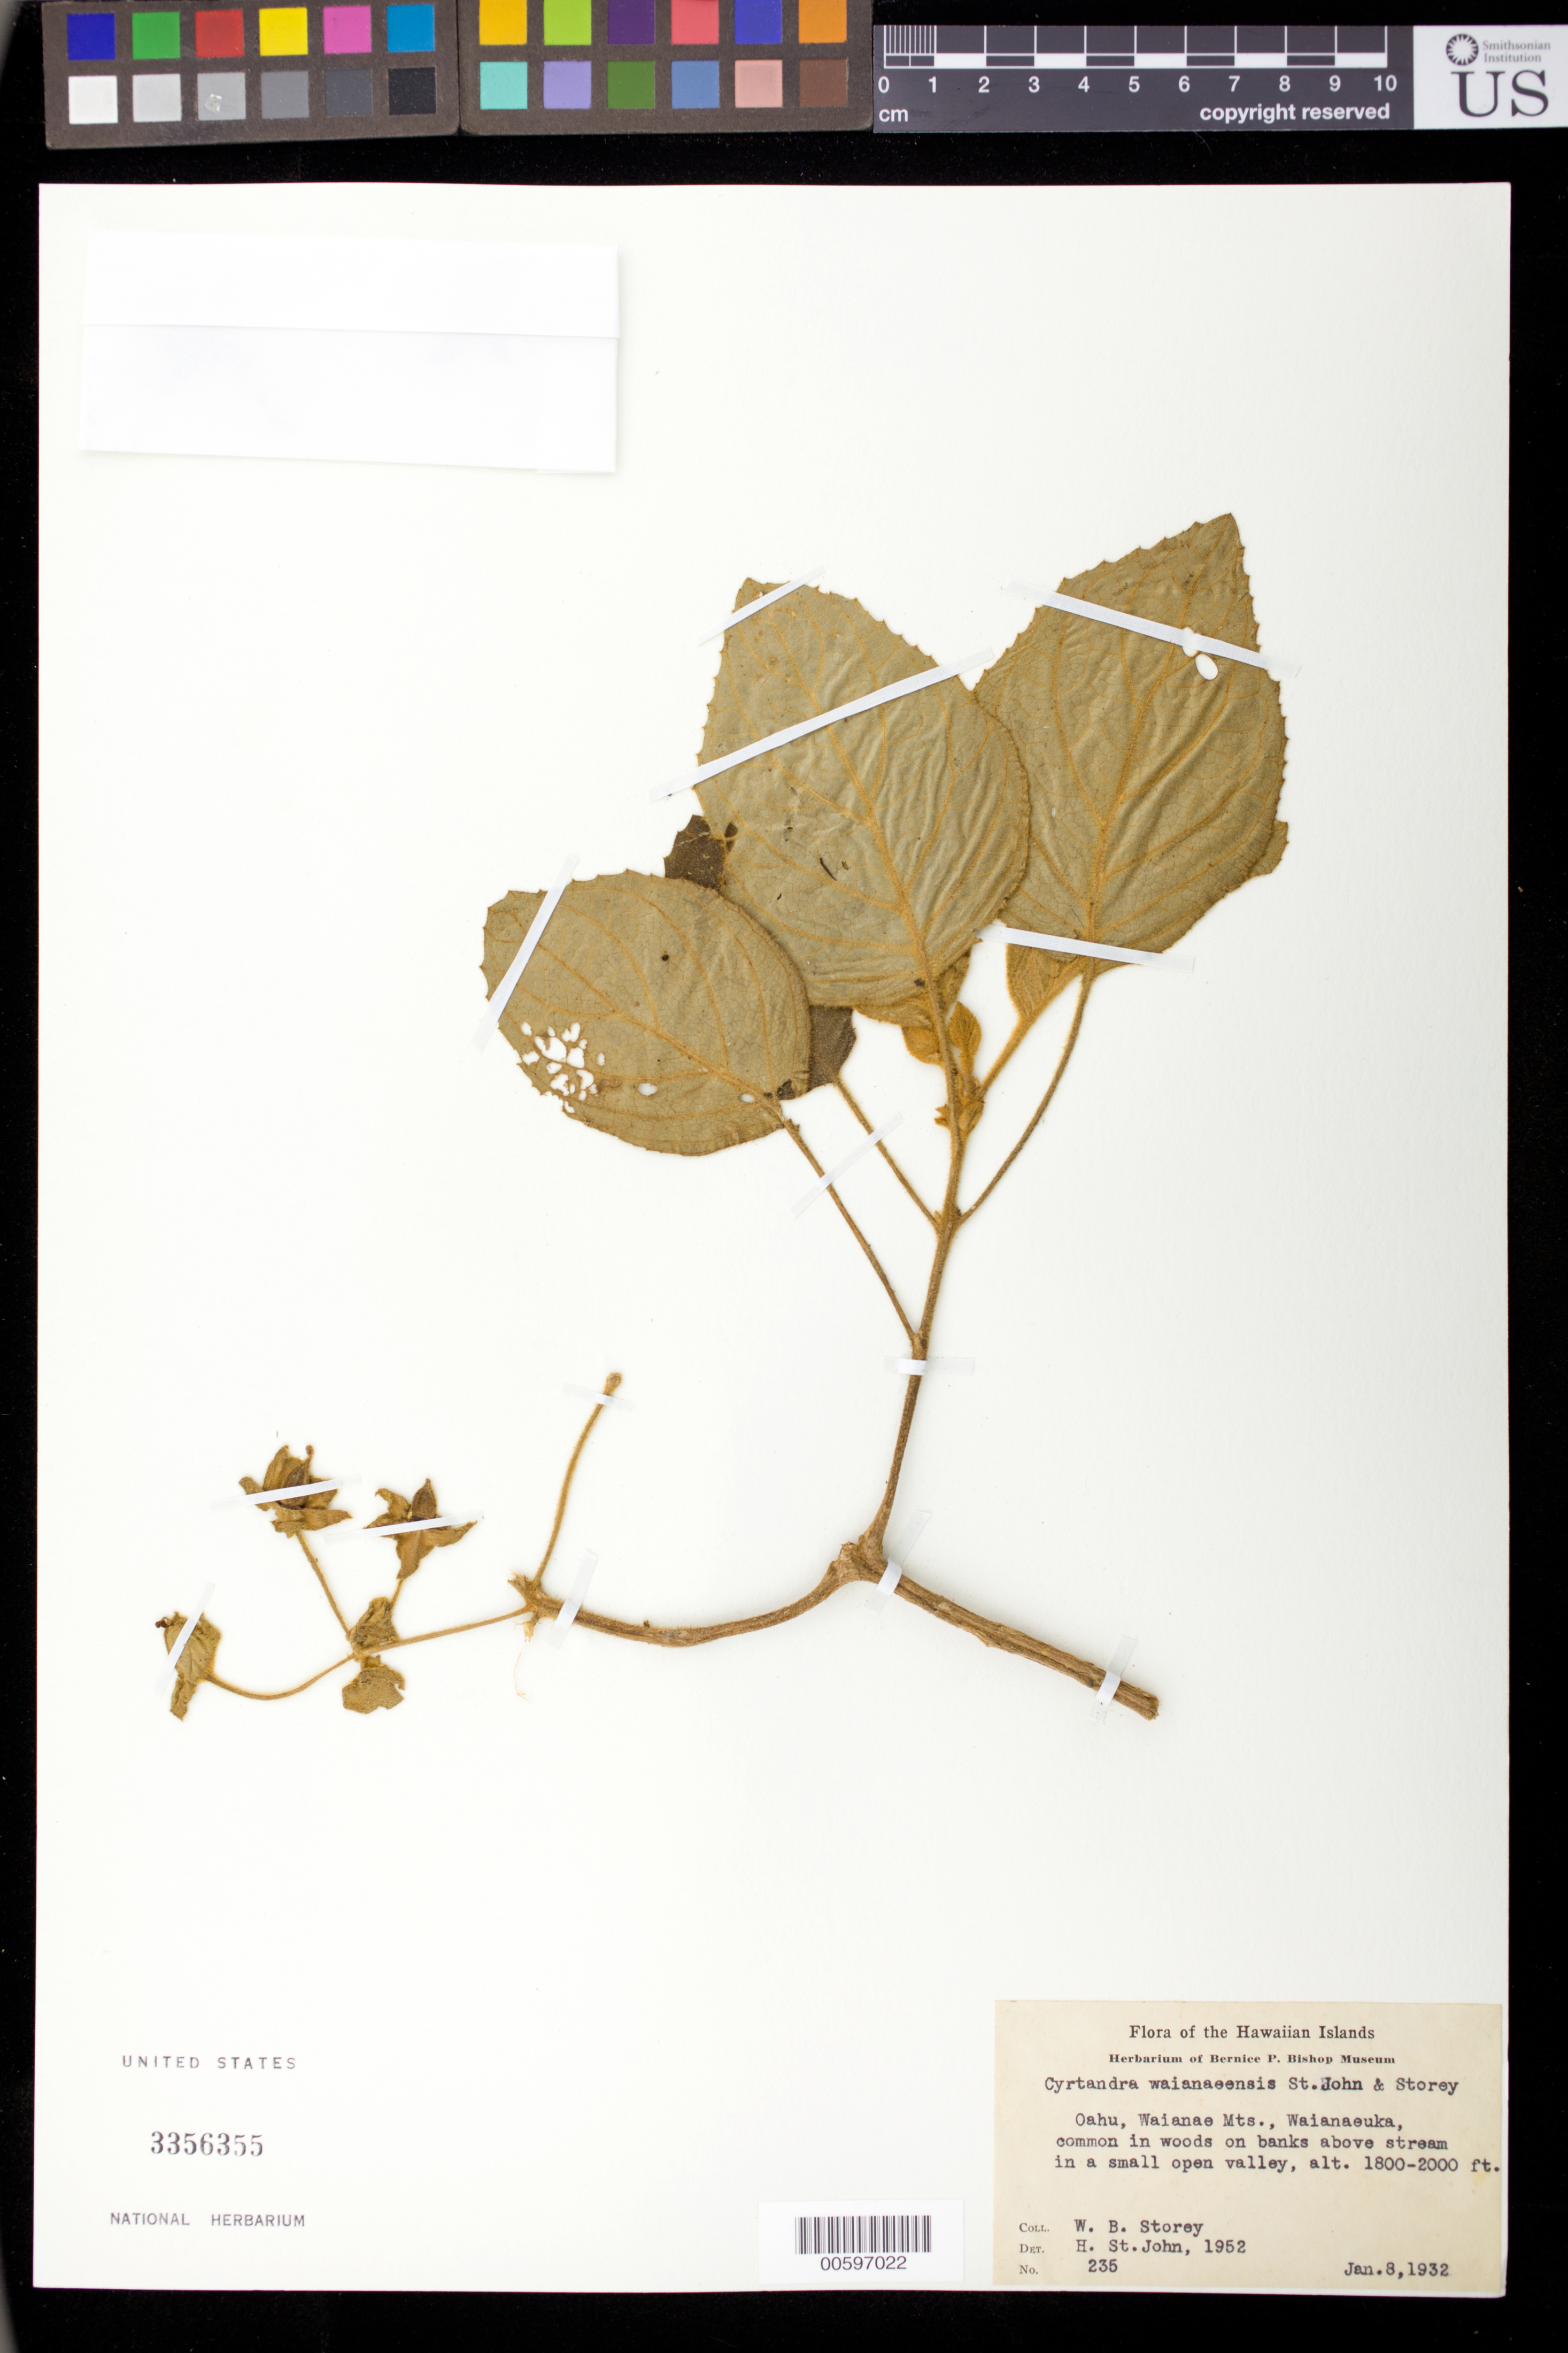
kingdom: Plantae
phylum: Tracheophyta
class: Magnoliopsida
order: Lamiales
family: Gesneriaceae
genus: Cyrtandra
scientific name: Cyrtandra waianaeensis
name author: H. St. John & Storey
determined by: St. John, H.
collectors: W. Storey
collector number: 235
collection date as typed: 8 Jan 1932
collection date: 1932-01-08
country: United States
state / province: Hawaii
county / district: Honolulu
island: Oahu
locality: Waianae Mts., Waianaeuka.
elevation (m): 549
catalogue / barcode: US 3356355